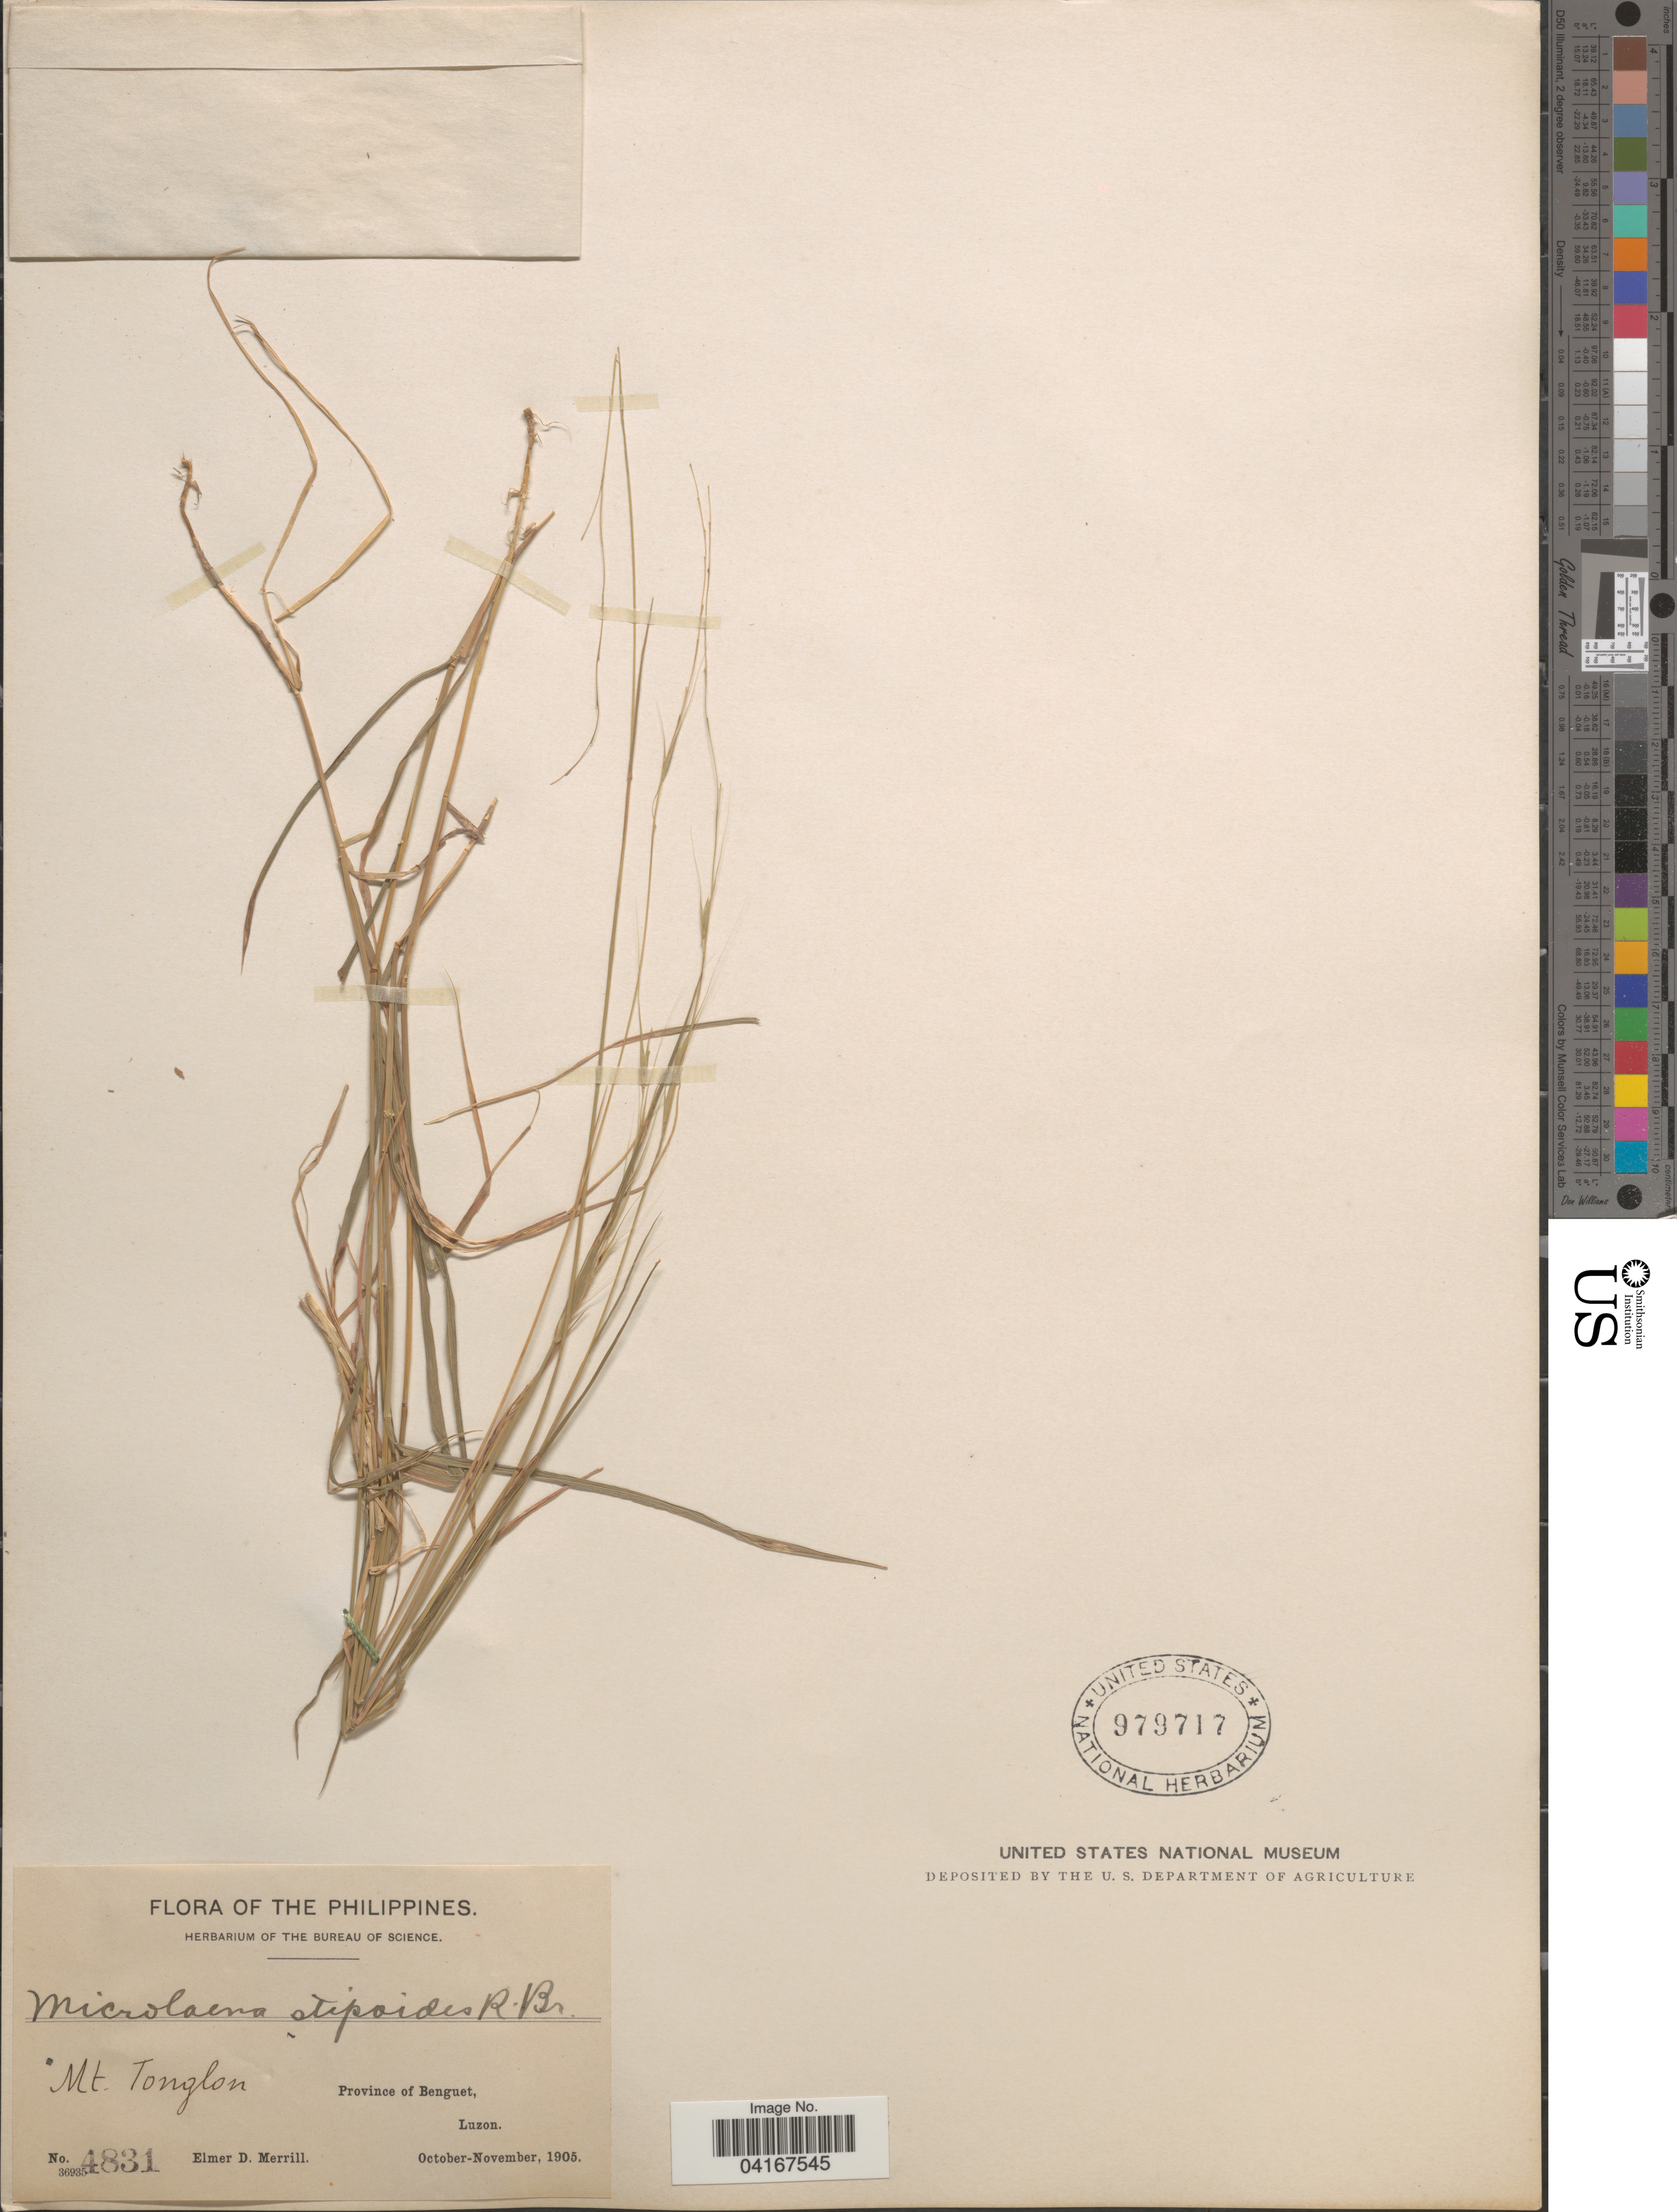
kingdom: Plantae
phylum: Tracheophyta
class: Liliopsida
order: Poales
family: Poaceae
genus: Microlaena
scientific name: Microlaena stipoides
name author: (Labill.) R. Br.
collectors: E. D. Merrill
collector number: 4831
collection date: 1905-10/1905-11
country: Philippines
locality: Mt. Tonglon. Province of Benguet, Luzon.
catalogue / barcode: US 979717